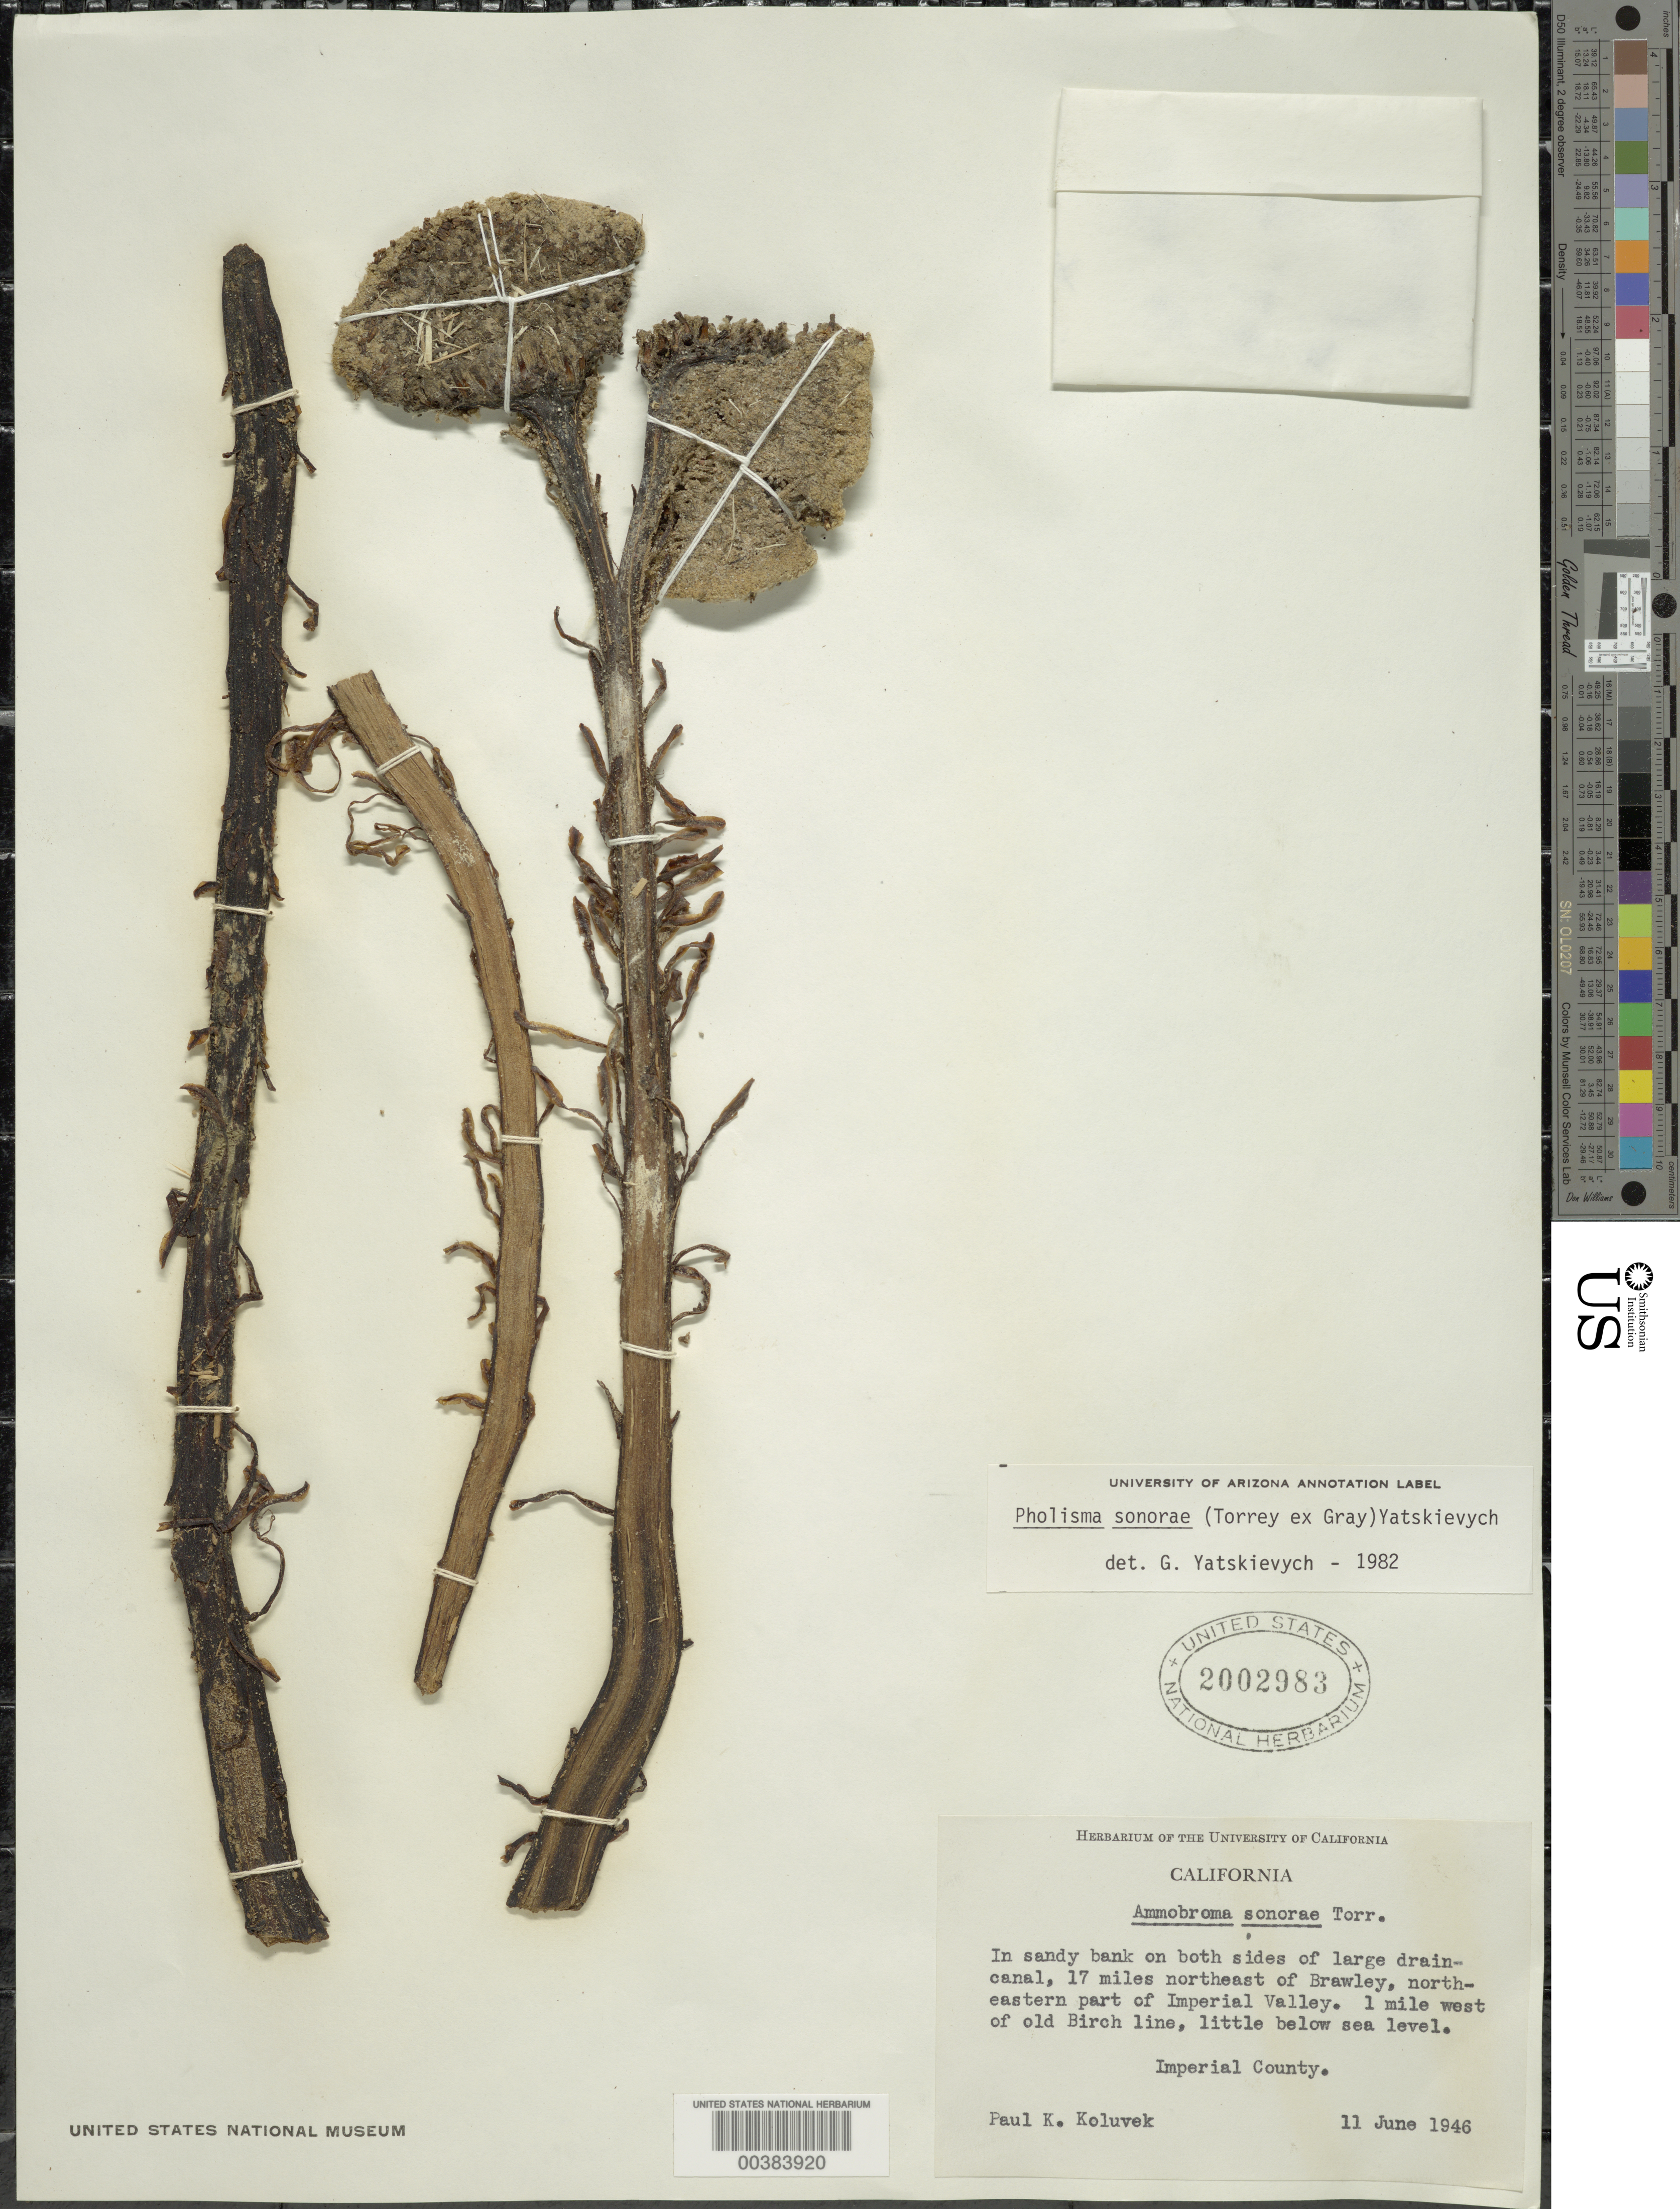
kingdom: Plantae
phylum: Tracheophyta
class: Magnoliopsida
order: Boraginales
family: Lennoaceae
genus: Pholisma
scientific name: Pholisma sonorae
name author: (Torr. ex A. Gray) Yatsk.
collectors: P. Koluvek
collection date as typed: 11 Jun 1946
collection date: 1946-06-11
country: United States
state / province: California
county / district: Imperial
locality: Ne of brawley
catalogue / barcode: US 2002983